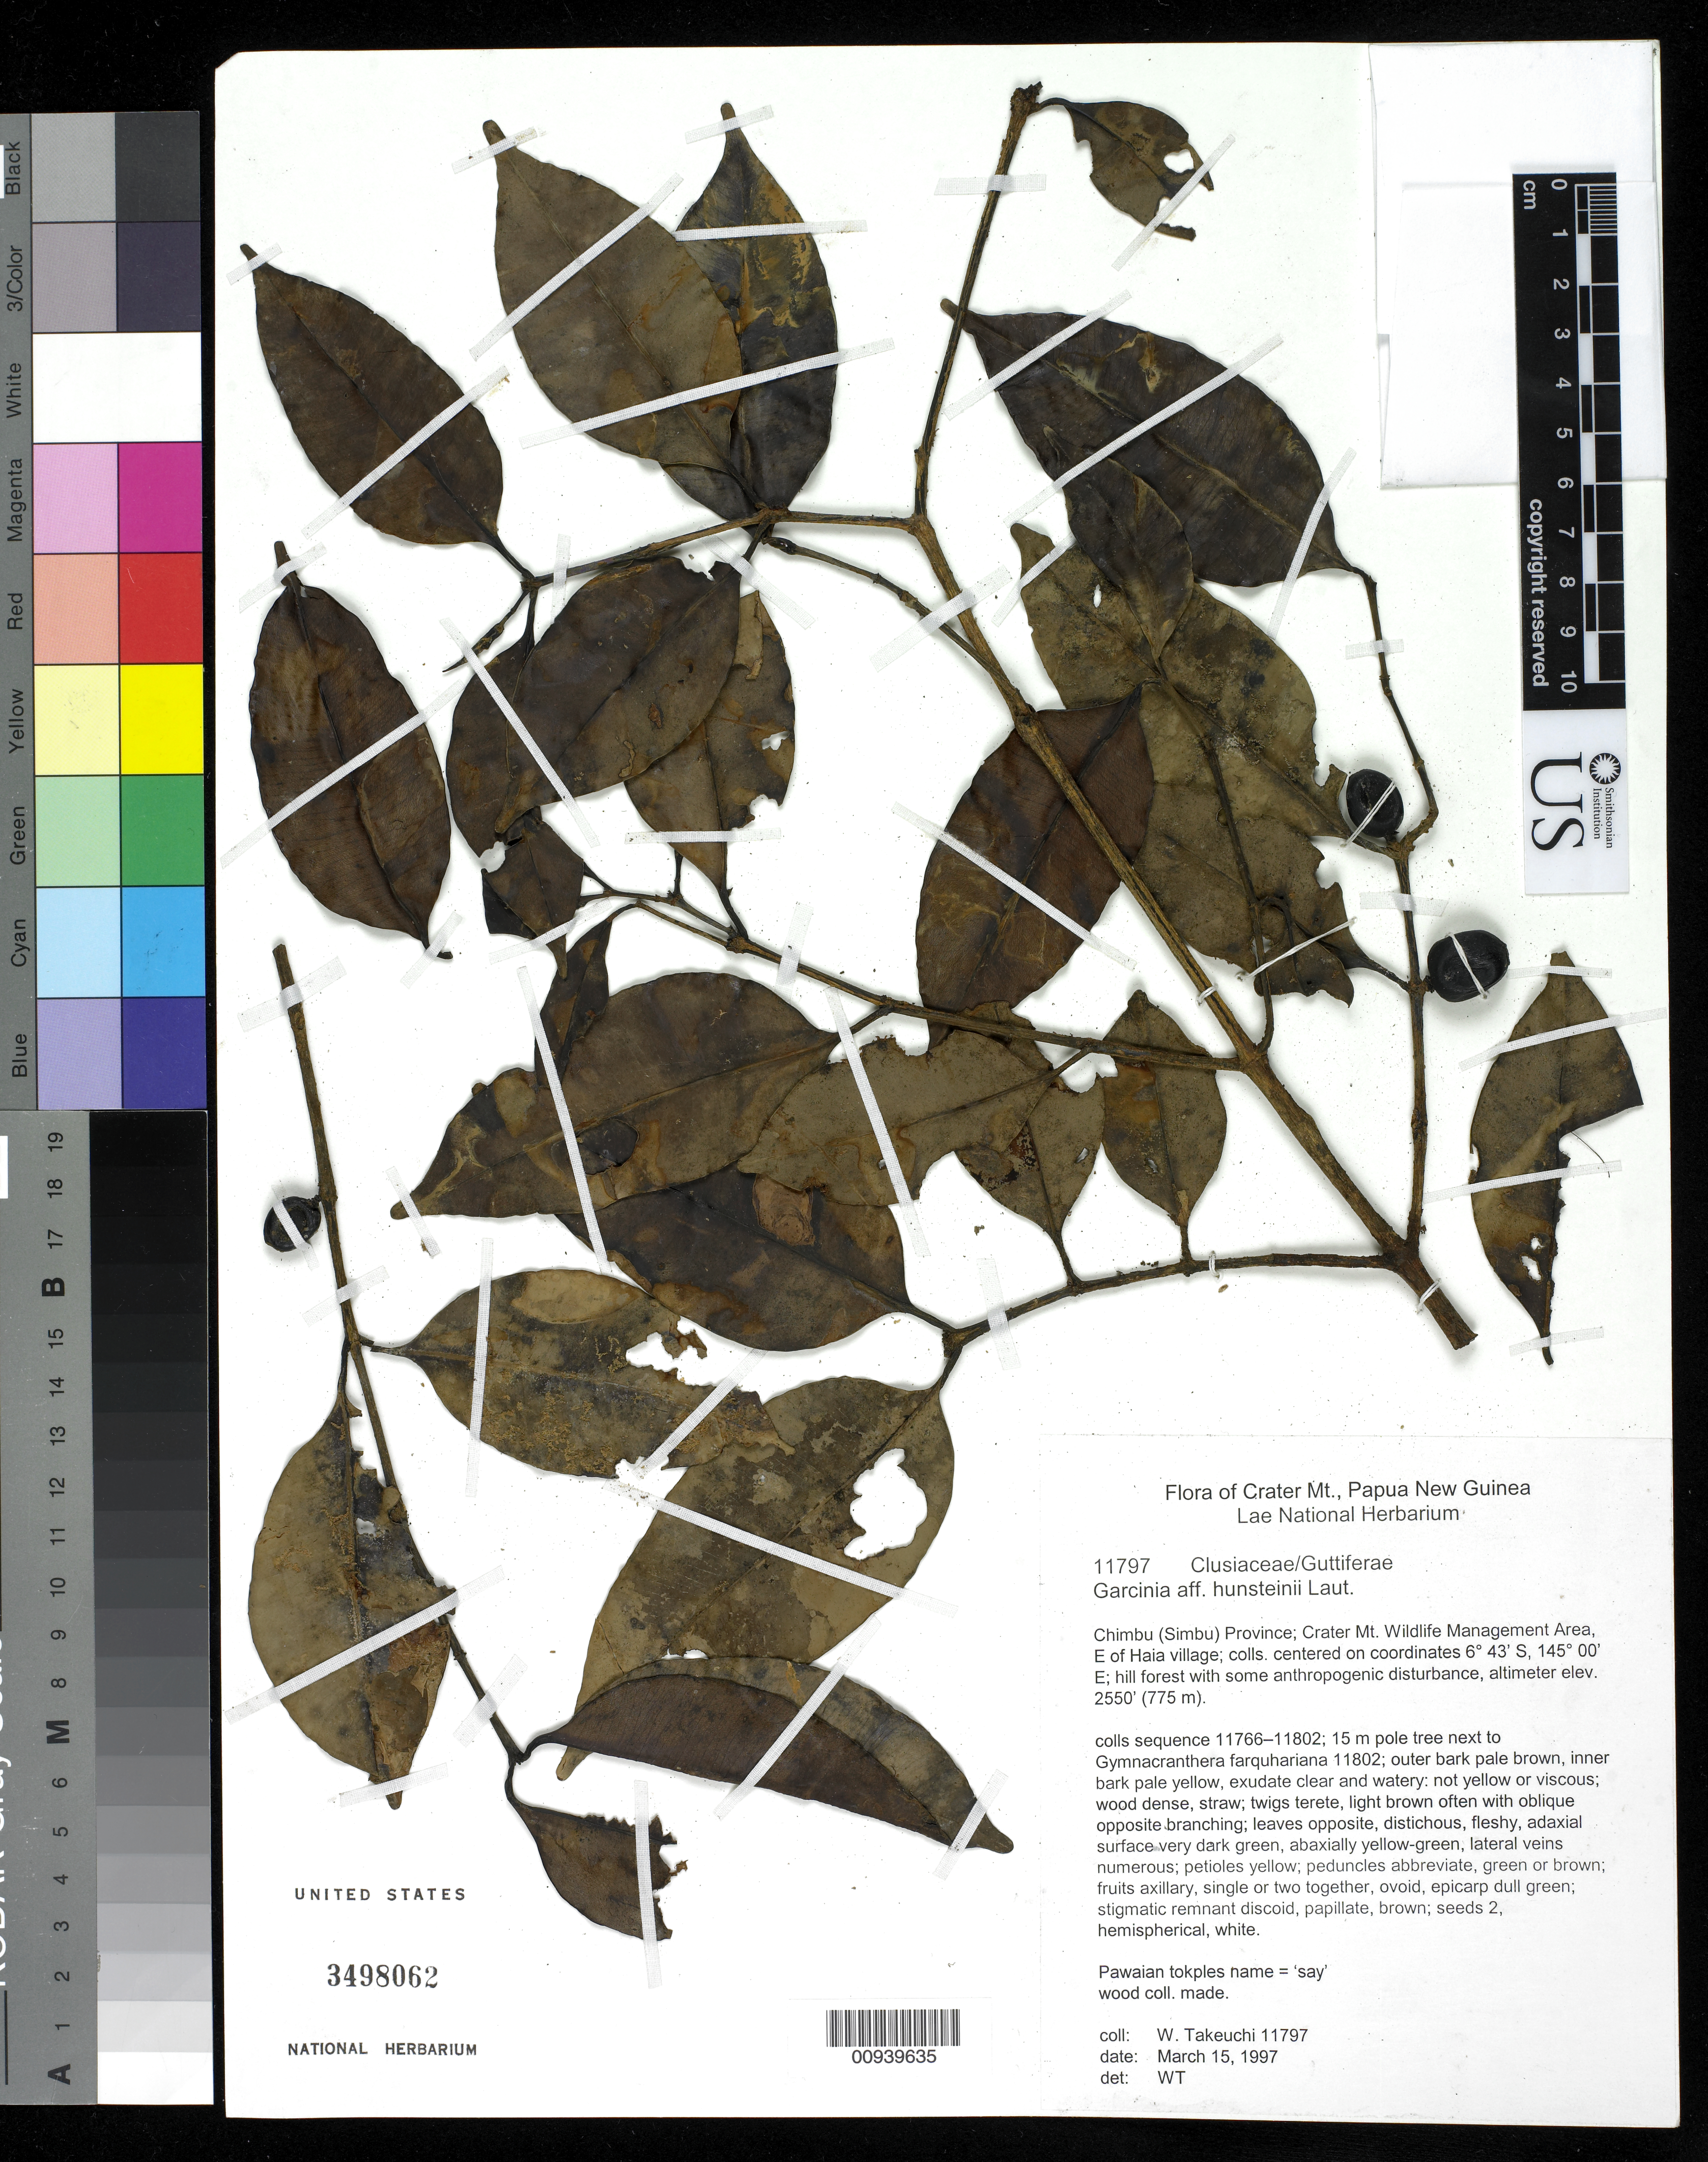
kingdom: Plantae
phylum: Tracheophyta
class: Magnoliopsida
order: Malpighiales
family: Clusiaceae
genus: Garcinia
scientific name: Garcinia hunsteinii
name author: Lauterb.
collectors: W. N. Takeuchi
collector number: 11797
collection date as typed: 15 Mar 1997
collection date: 1997-03-15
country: Papua New Guinea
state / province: Chimbu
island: New Guinea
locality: Crater Mt. Wildlife Management Area, E. of Haia village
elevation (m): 775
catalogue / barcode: US 3498062